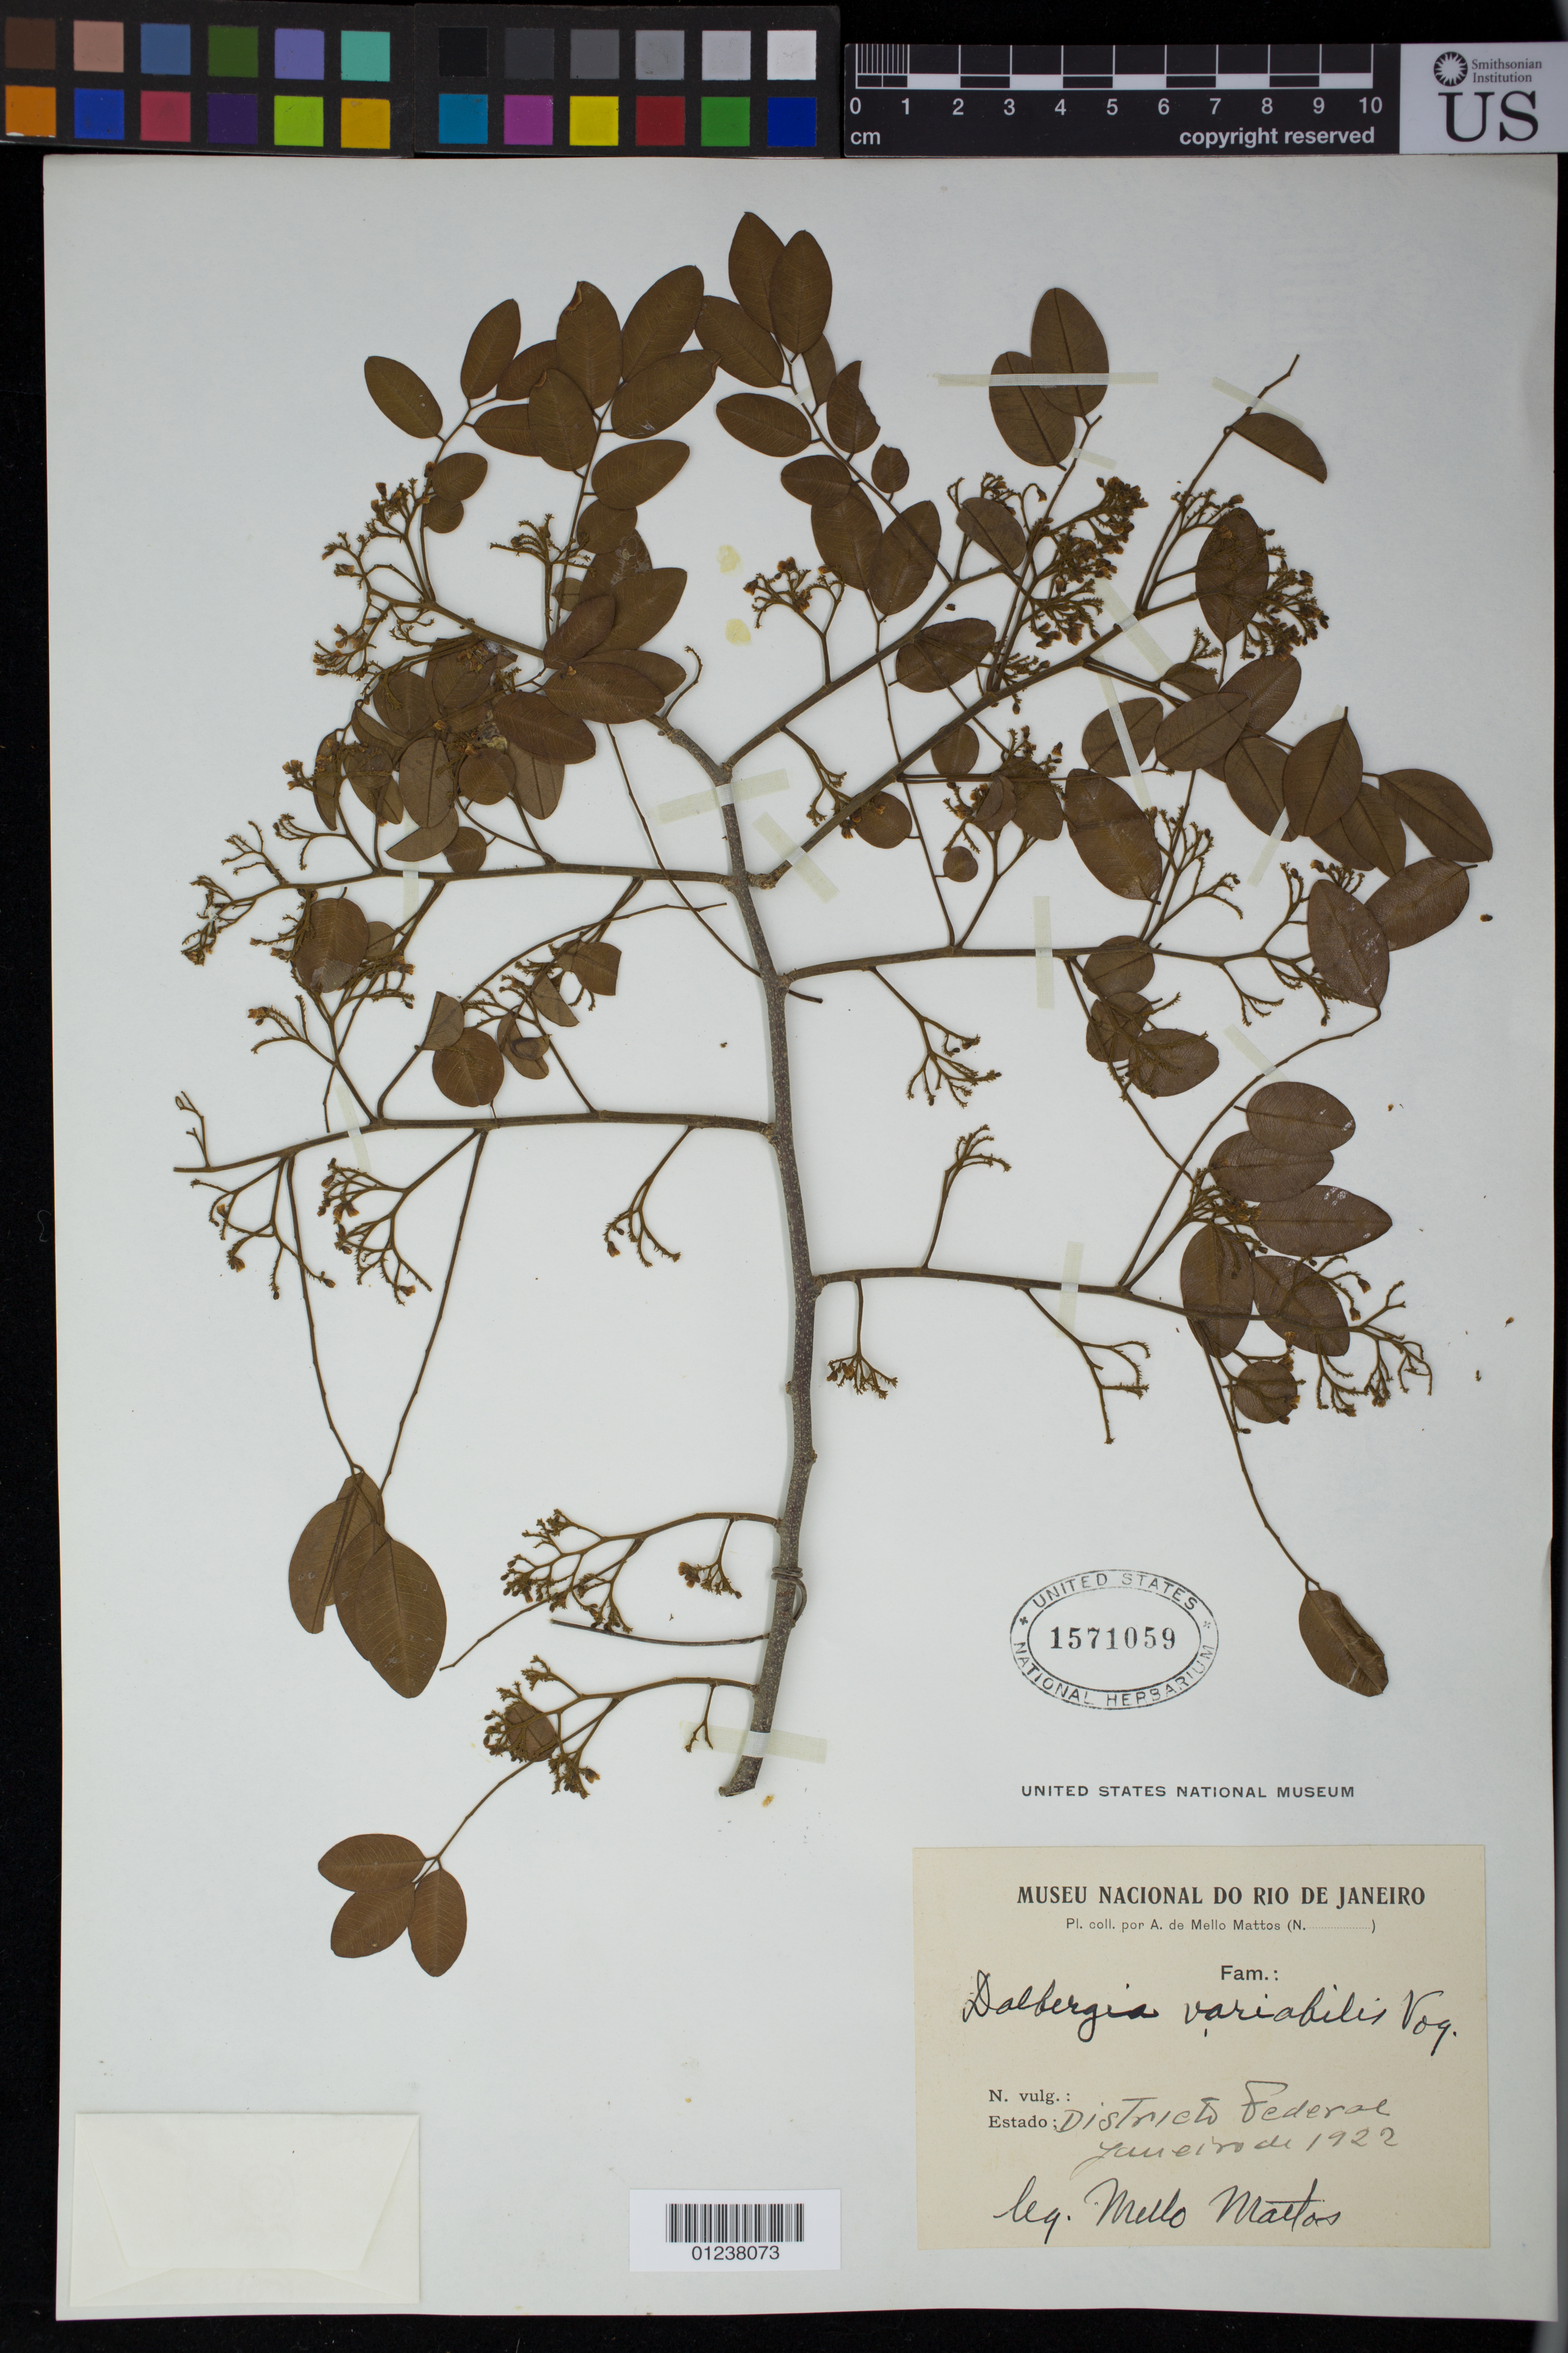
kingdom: Plantae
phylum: Tracheophyta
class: Magnoliopsida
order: Fabales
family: Fabaceae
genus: Dalbergia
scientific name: Dalbergia frutescens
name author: (Vell.) Britton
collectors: A. Mello Mattos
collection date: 1922-01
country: Brazil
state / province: Rio de Janeiro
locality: Districto Federal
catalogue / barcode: US 1571059